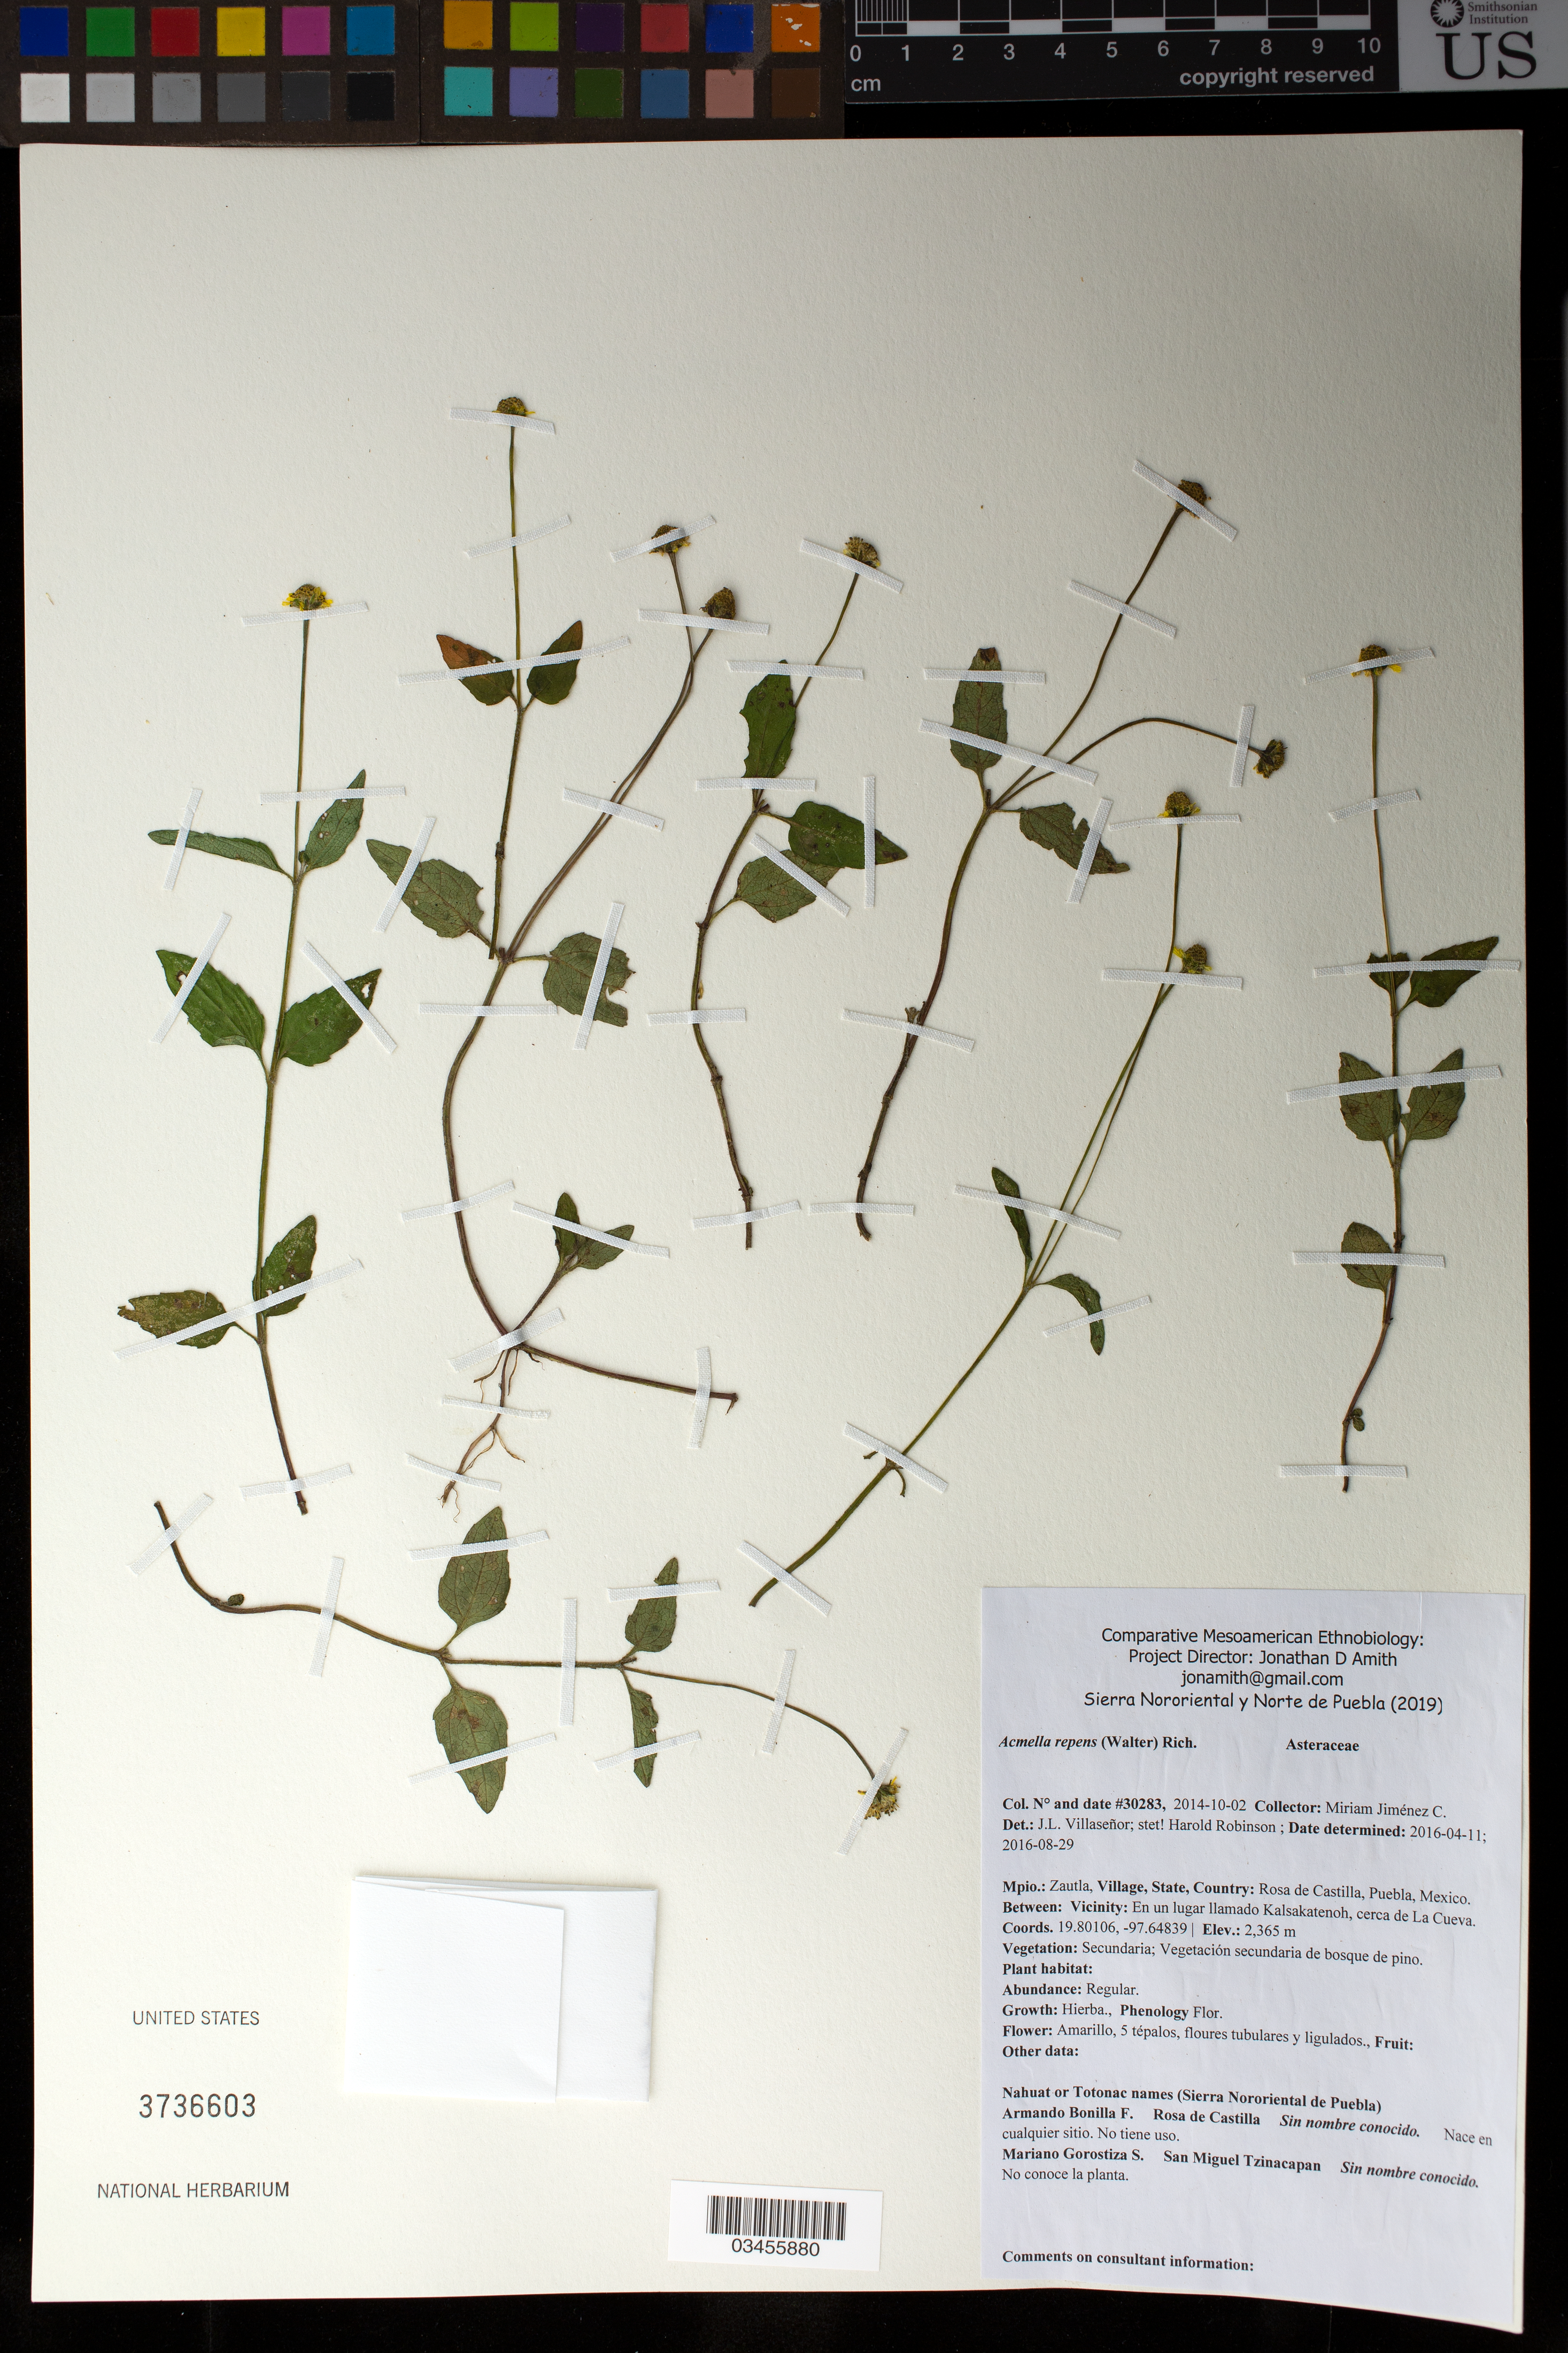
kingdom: Plantae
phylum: Tracheophyta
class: Magnoliopsida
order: Asterales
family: Asteraceae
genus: Acmella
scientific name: Acmella repens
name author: (Walter) Rich.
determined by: Robinson, Harold E., (US)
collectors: M. Jiménez Chimil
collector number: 30283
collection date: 2014-10-02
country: México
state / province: Puebla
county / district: Zautla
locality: PUEBLO: Rosa de Castilla; LOCALIDAD EXACTA: En Kalsakatenoh, cerca de la cueva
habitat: Vegetación secundaria de bosque de pino.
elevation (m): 2365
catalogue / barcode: US 3736603